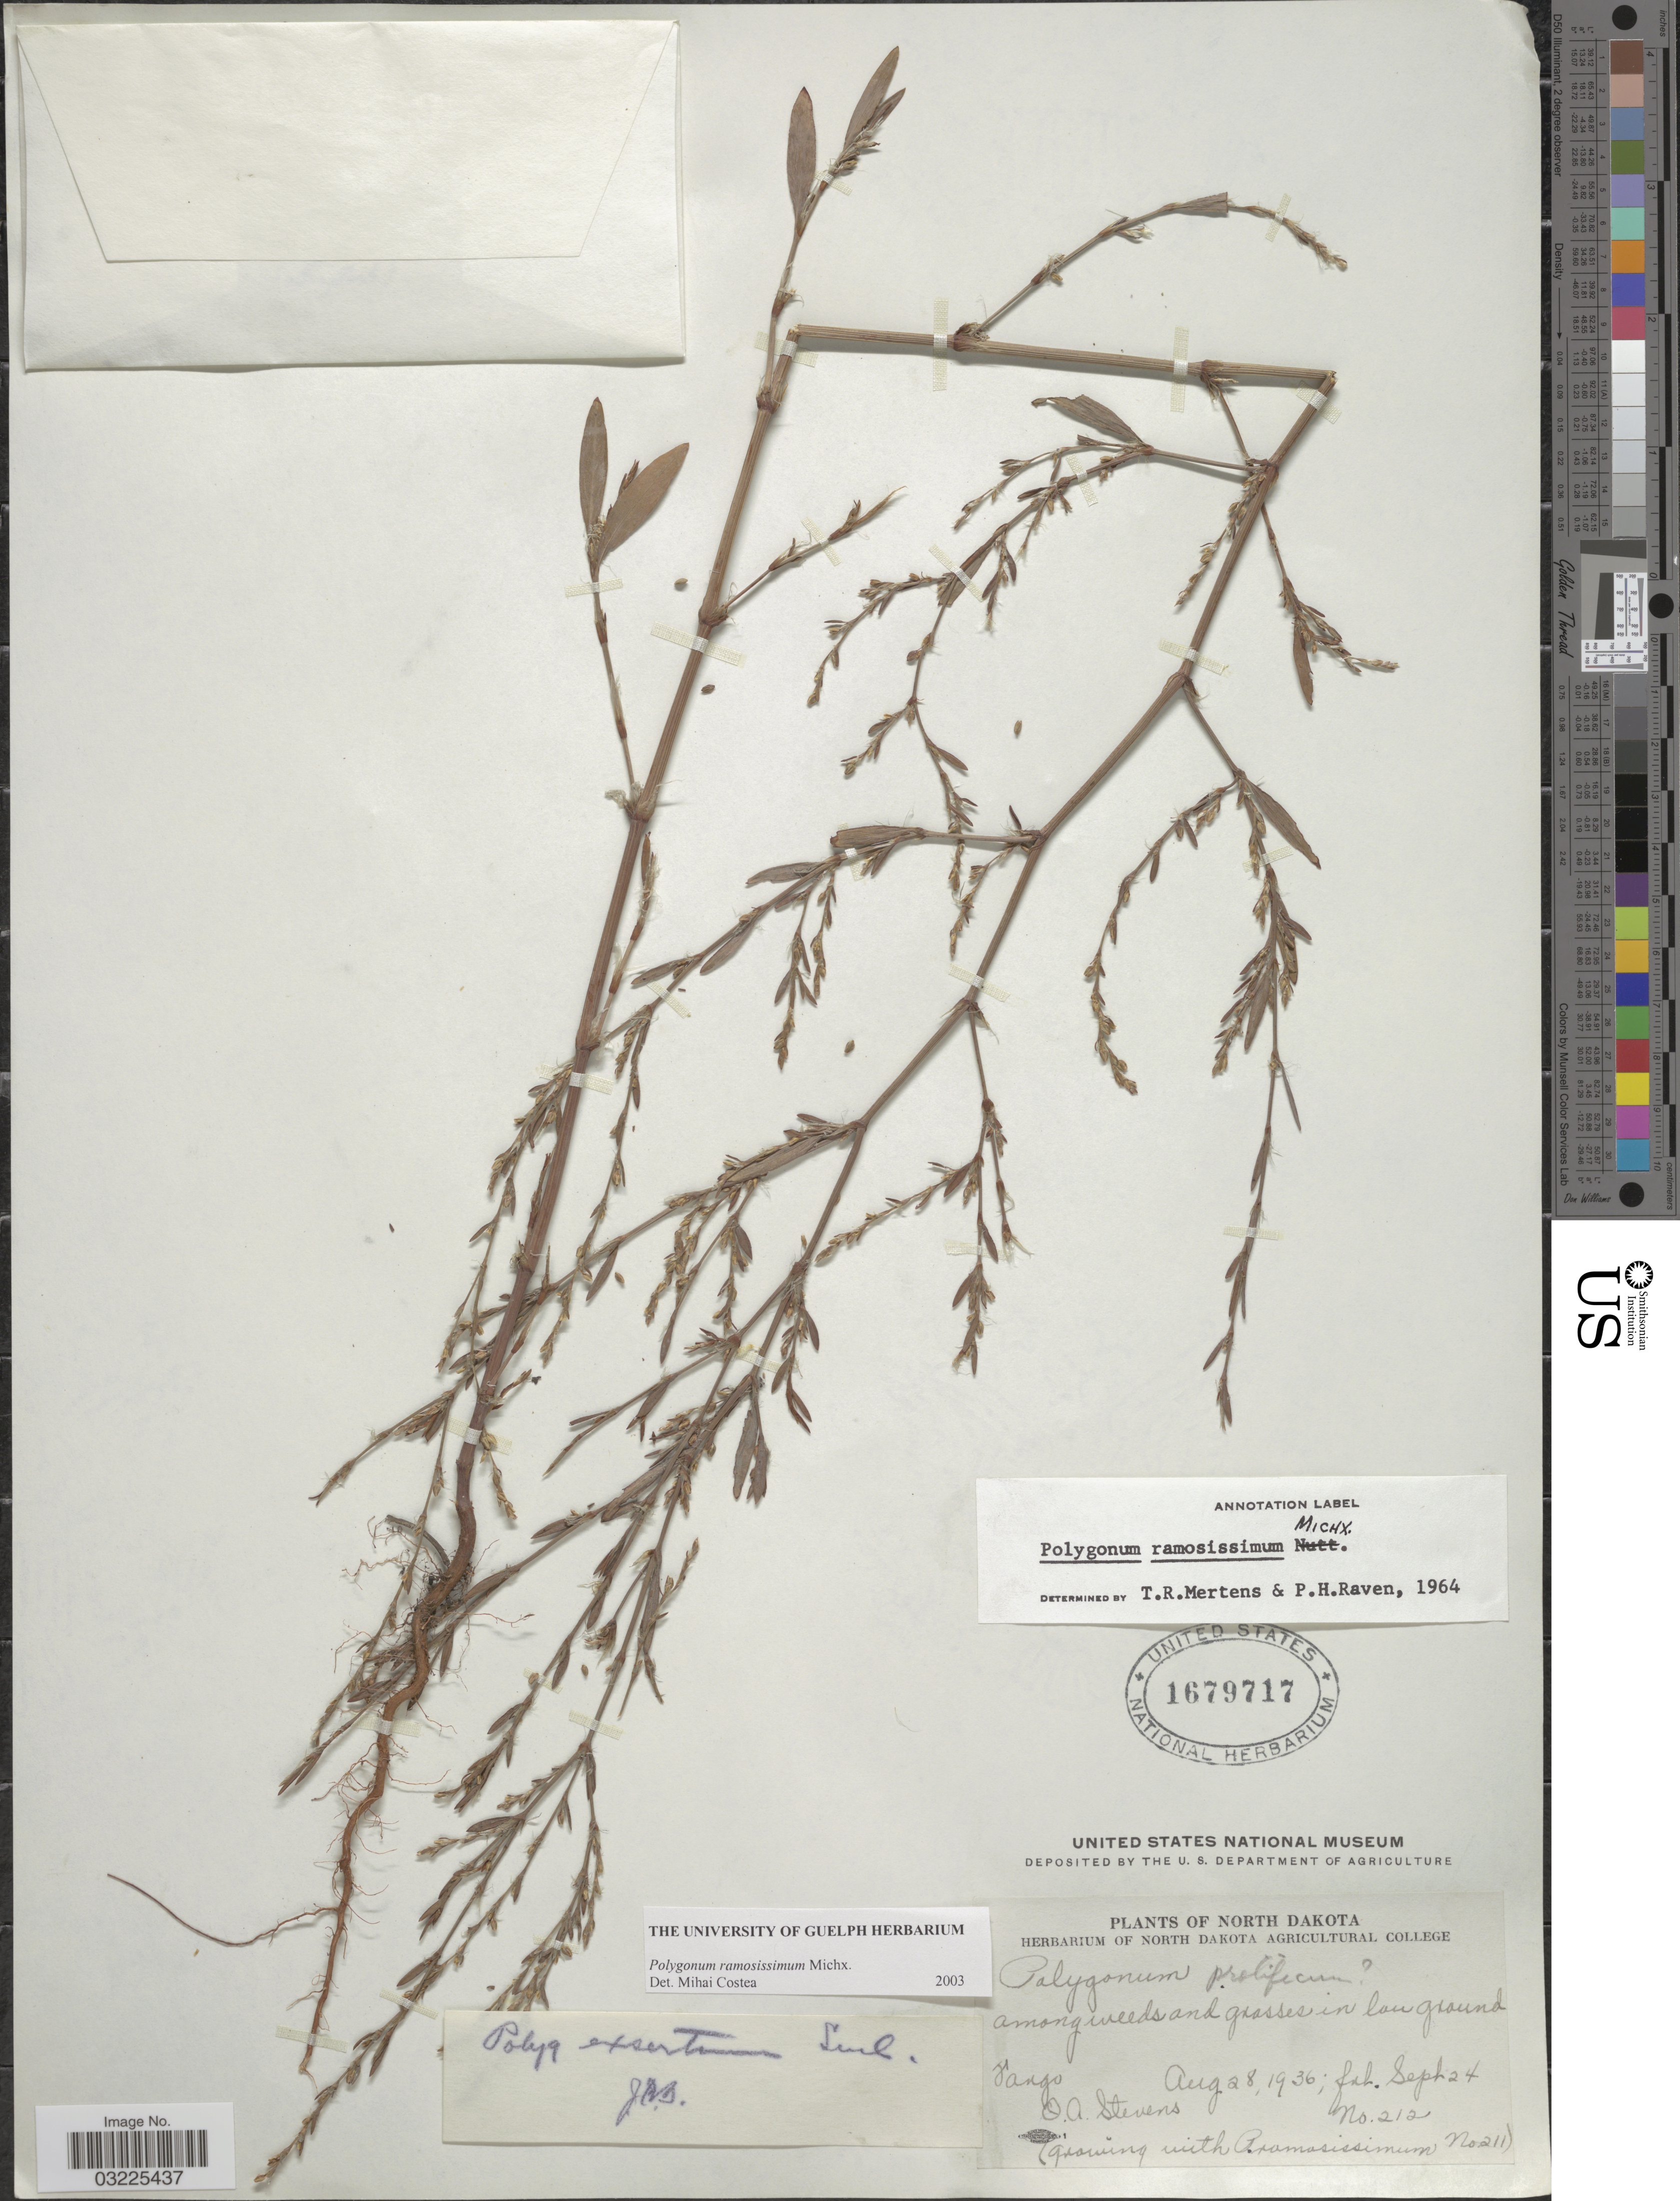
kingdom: Plantae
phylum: Tracheophyta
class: Magnoliopsida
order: Caryophyllales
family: Polygonaceae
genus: Polygonum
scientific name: Polygonum ramosissimum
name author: Michx.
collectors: O. A. Stevens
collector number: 212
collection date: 1936-08-28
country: United States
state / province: North Dakota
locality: Fargo.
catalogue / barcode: US 1679717